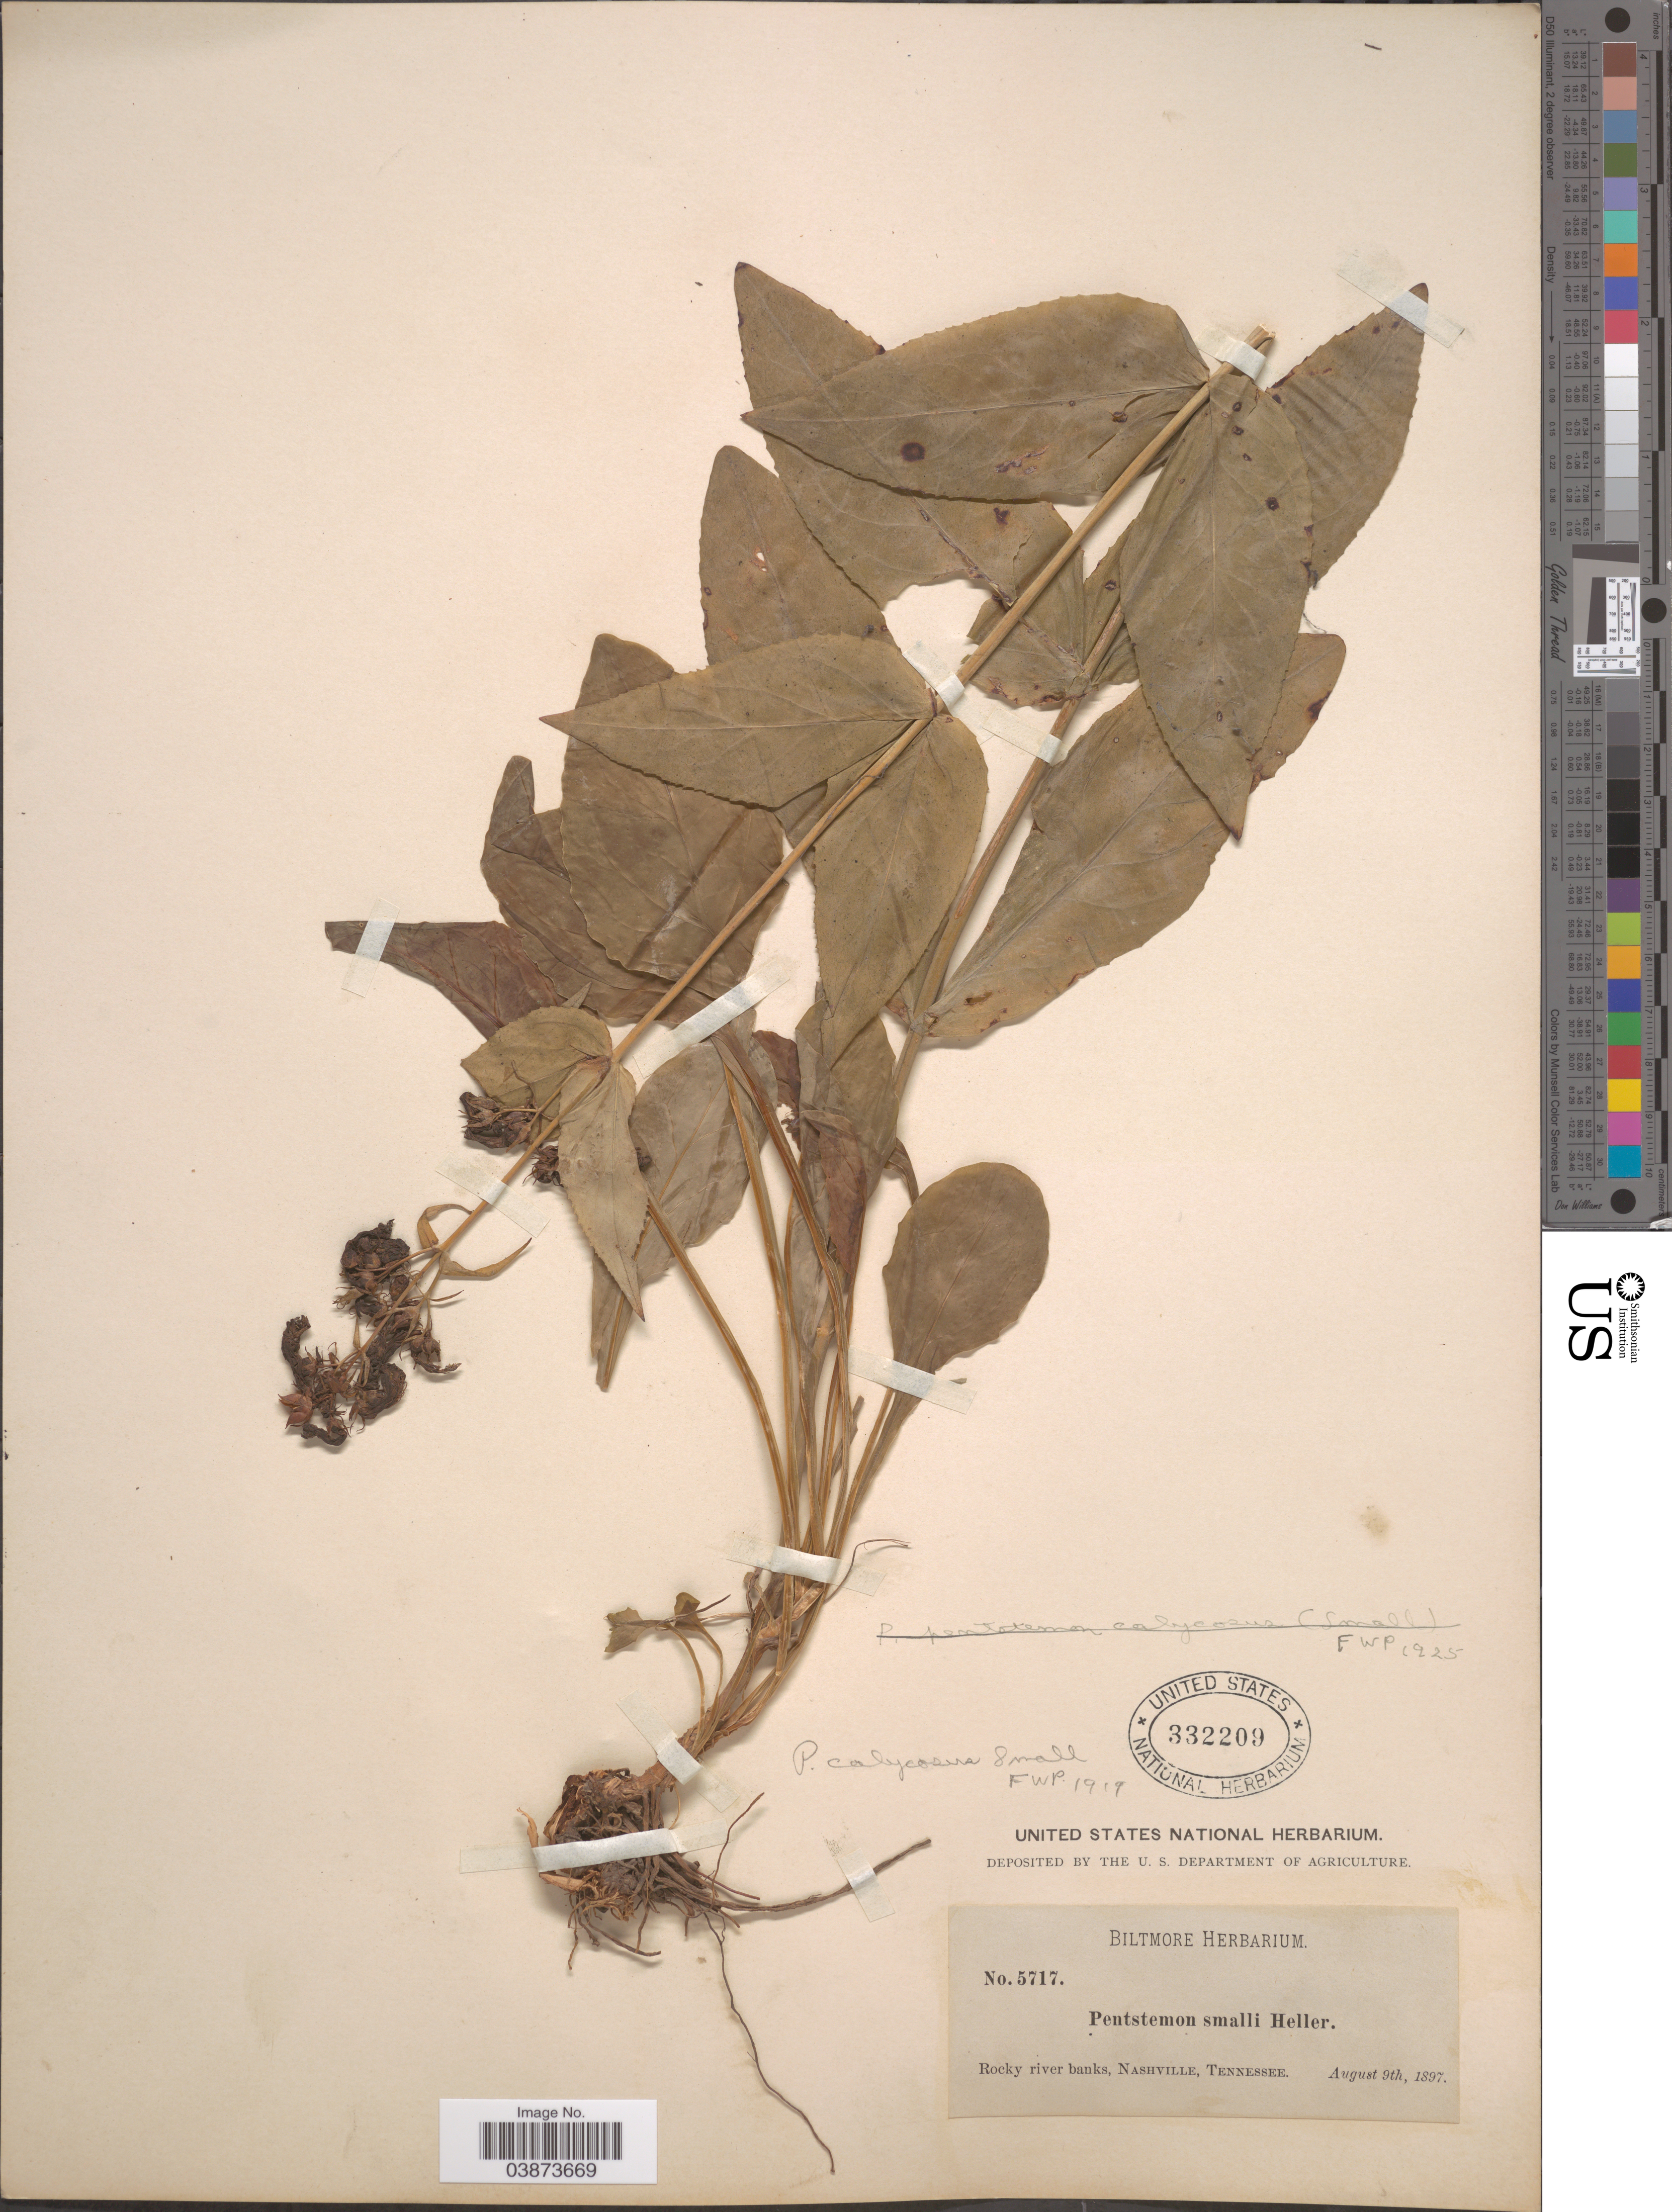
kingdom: Plantae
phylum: Tracheophyta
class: Magnoliopsida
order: Lamiales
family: Plantaginaceae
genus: Penstemon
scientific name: Penstemon calycosus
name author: Small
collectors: ex herb. Biltmore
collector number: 5717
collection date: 1897-08-09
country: United States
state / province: Tennessee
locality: Rocky river banks, Nashville.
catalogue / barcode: US 332209